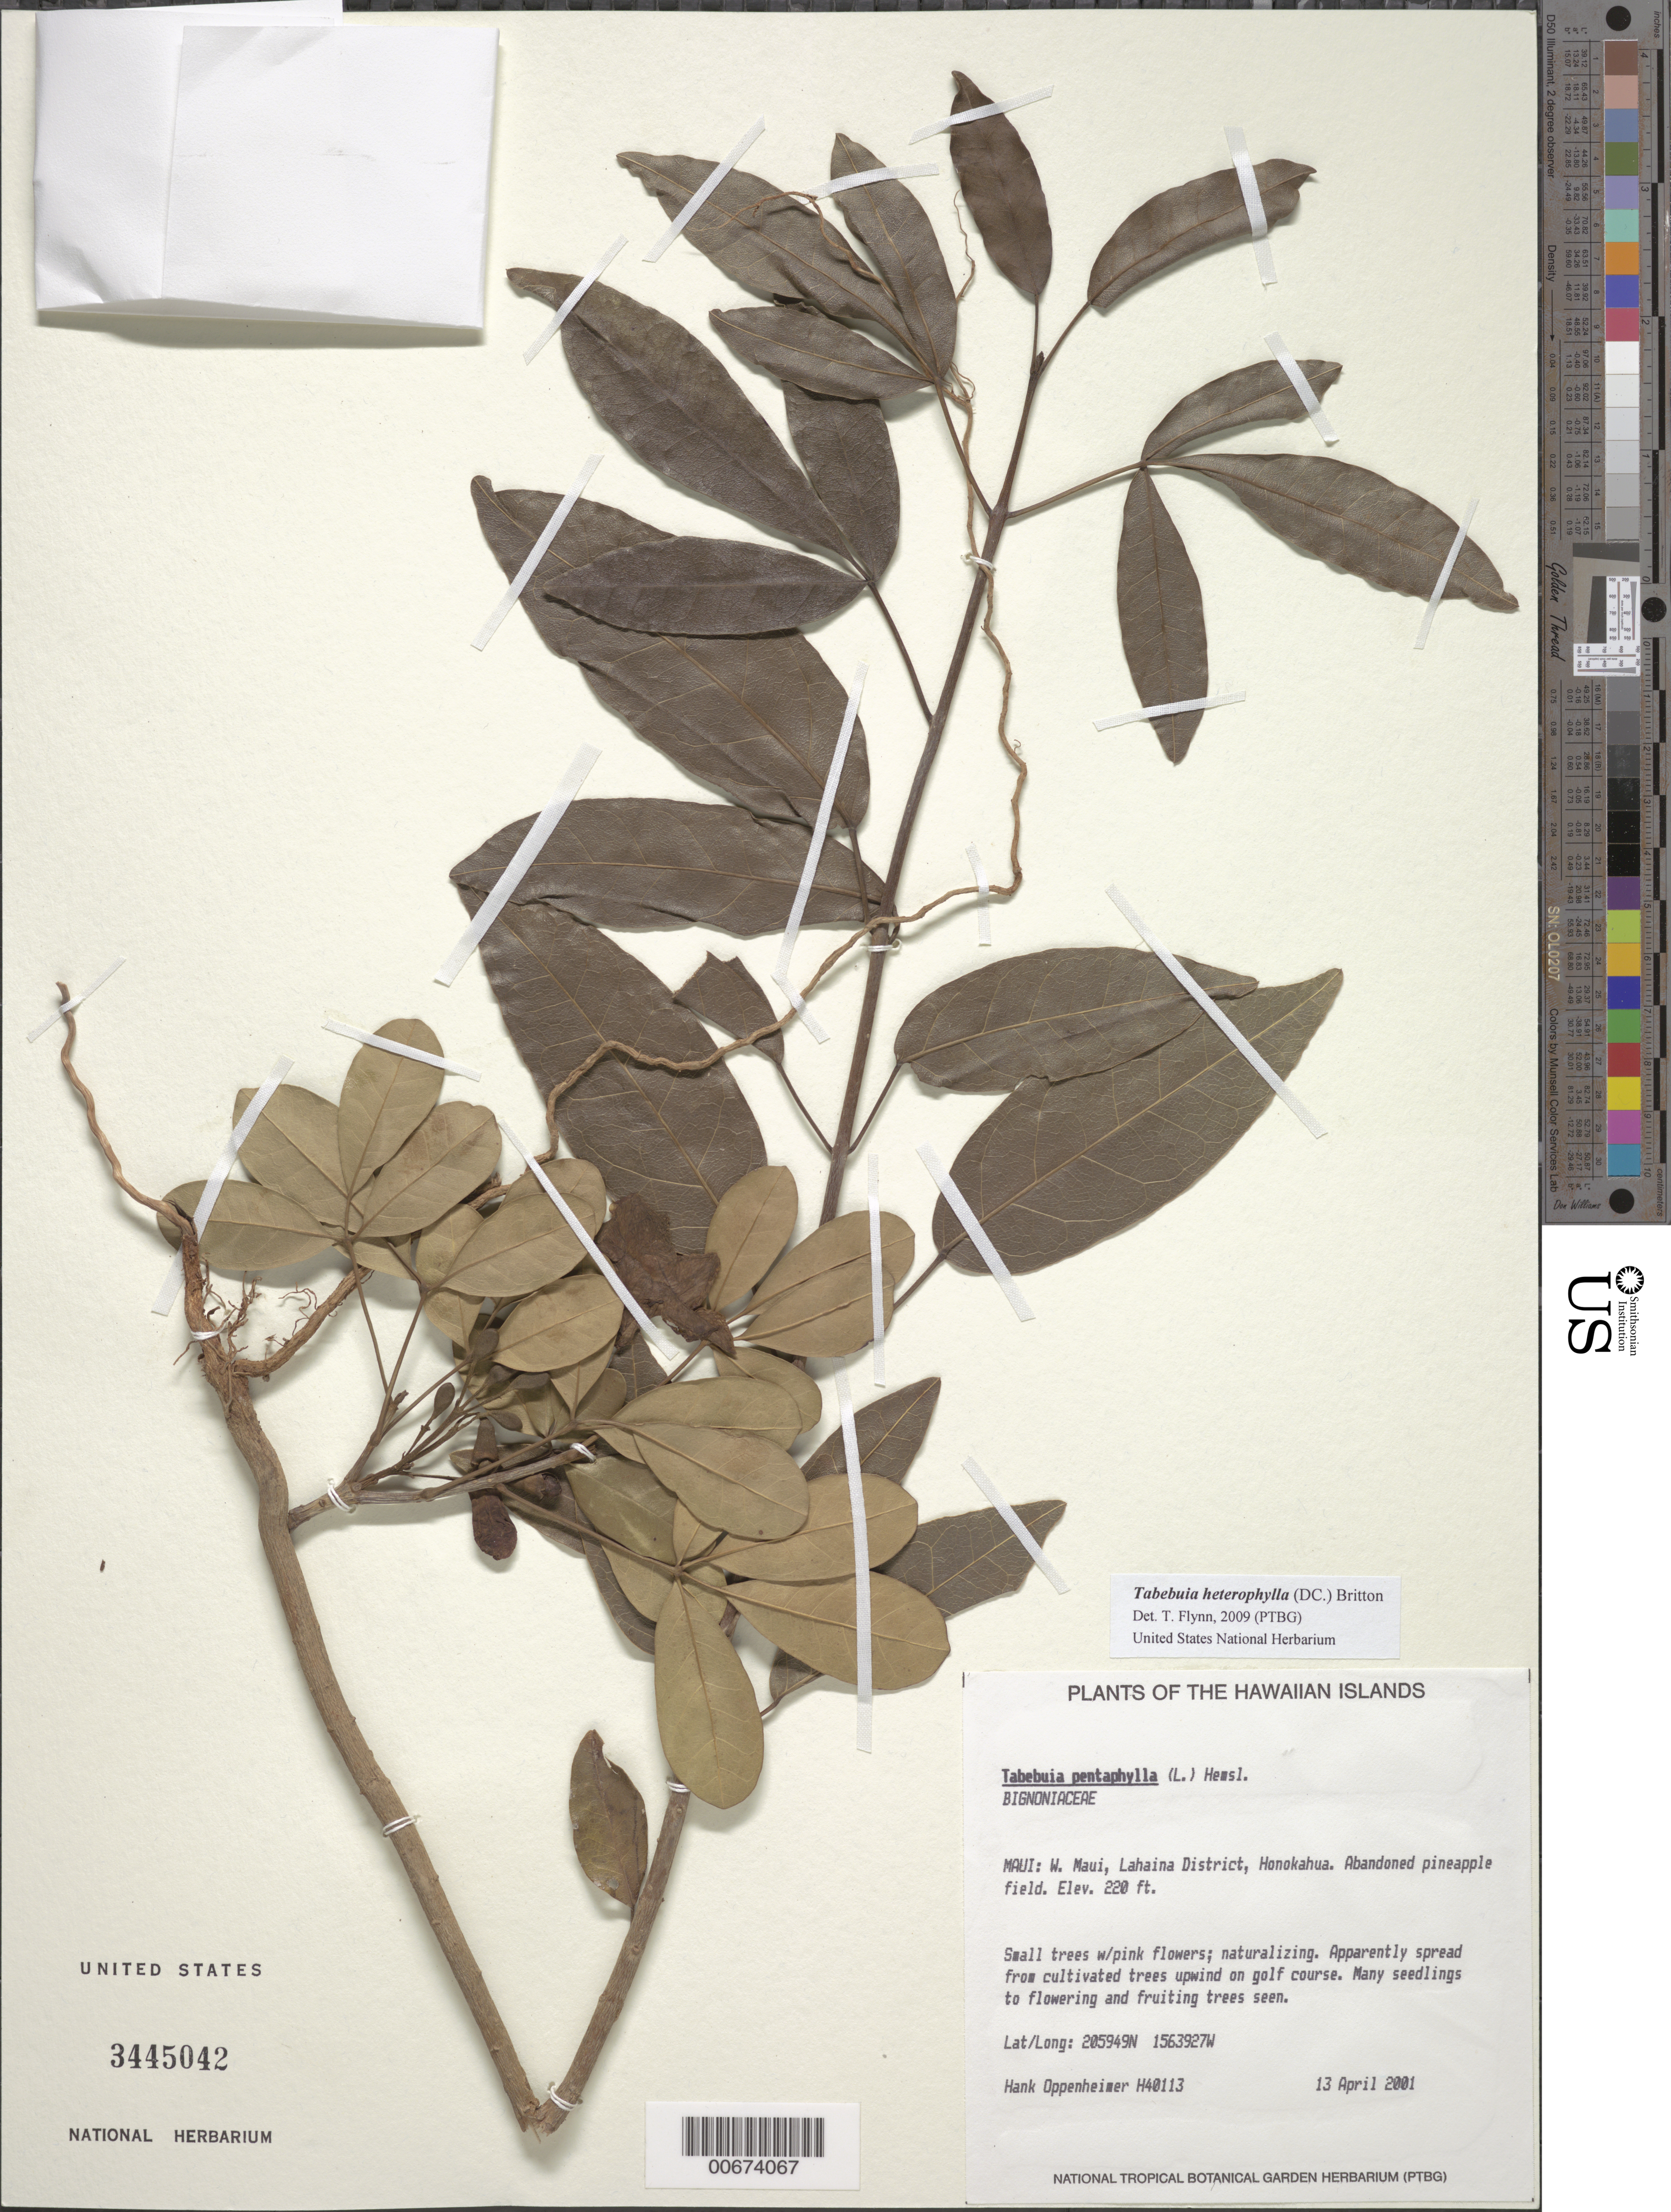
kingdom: Plantae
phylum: Tracheophyta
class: Magnoliopsida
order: Lamiales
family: Bignoniaceae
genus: Tabebuia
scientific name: Tabebuia heterophylla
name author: (DC.) Britton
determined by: Flynn, T. W.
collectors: H. L. Oppenheimer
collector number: H40113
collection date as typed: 13 Apr 2001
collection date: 2001-04-13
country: United States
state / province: Hawaii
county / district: Maui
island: Maui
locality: W Maui, Lahaina District, Honokahua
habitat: Abandoned pinapple field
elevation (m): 67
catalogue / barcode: US 3445042